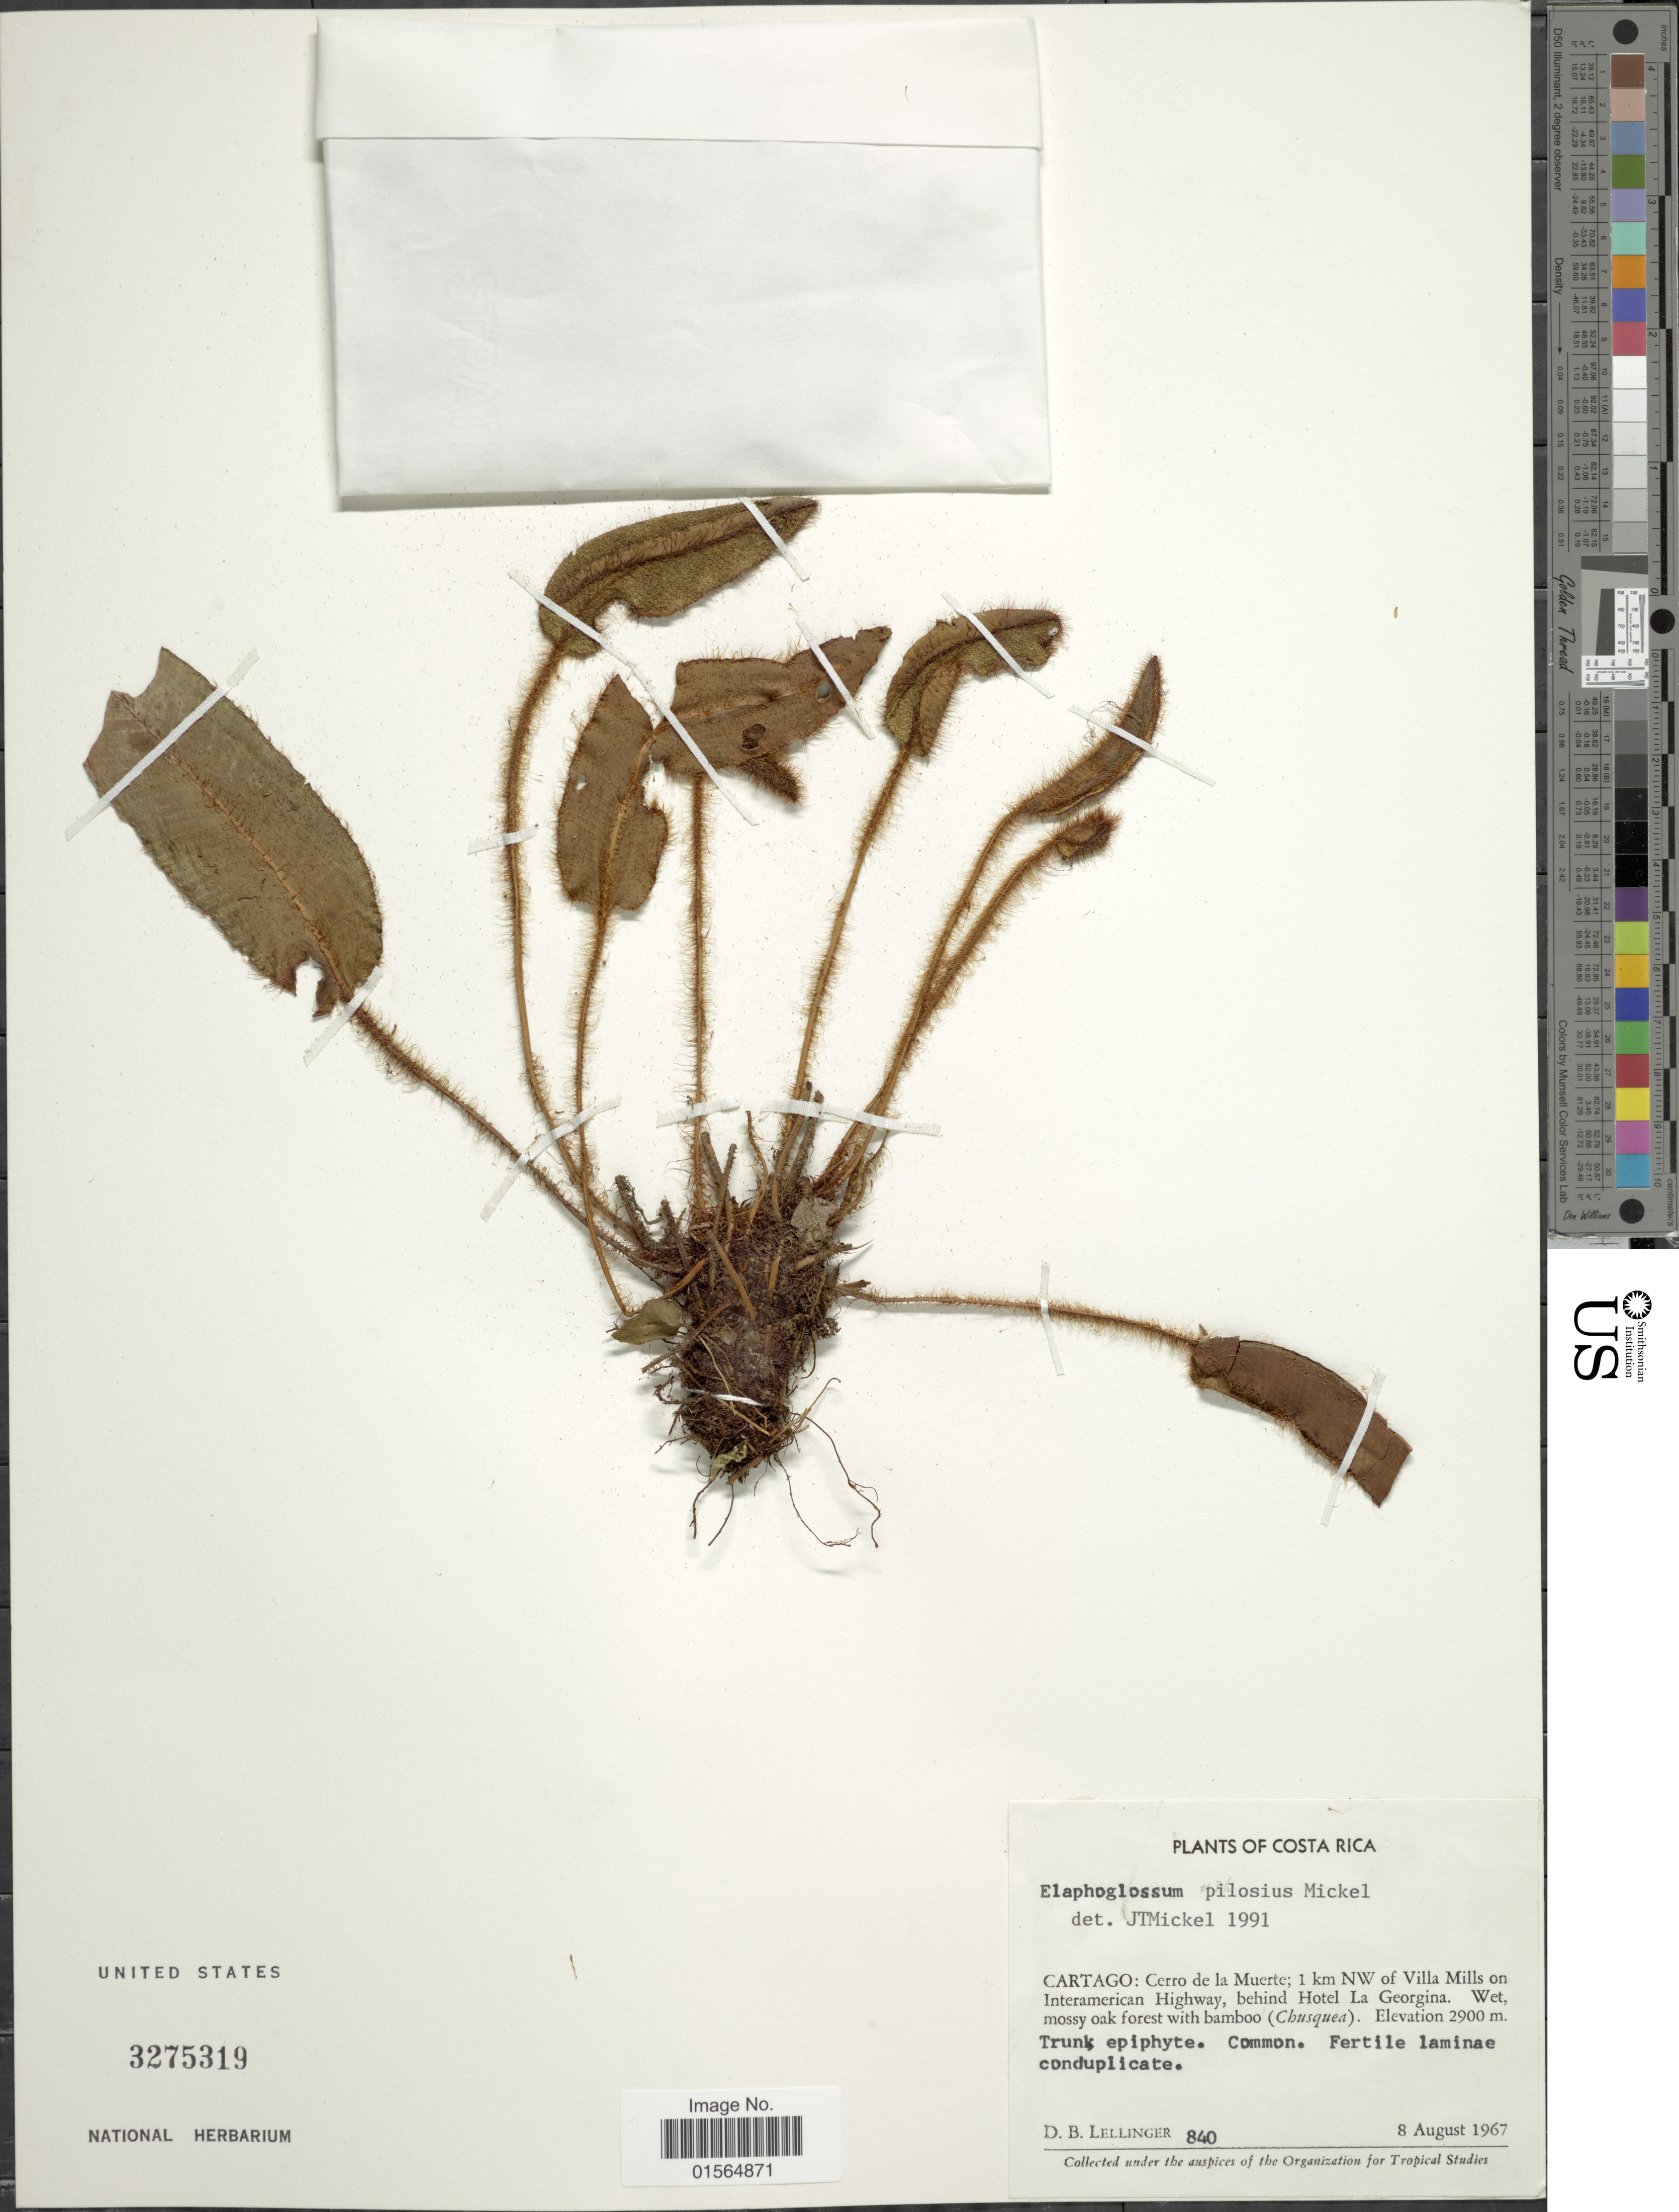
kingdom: Plantae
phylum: Tracheophyta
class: Polypodiopsida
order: Polypodiales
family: Dryopteridaceae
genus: Elaphoglossum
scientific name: Elaphoglossum pilosius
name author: Mickel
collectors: D. B. Lellinger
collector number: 840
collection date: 1967-08-08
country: Costa Rica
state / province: Cartago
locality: Cerro de la Muerte; 1 km NW of Villa Mills on Interamerican Highway, behind Hotel La Georgina.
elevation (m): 2900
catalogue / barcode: US 3275319